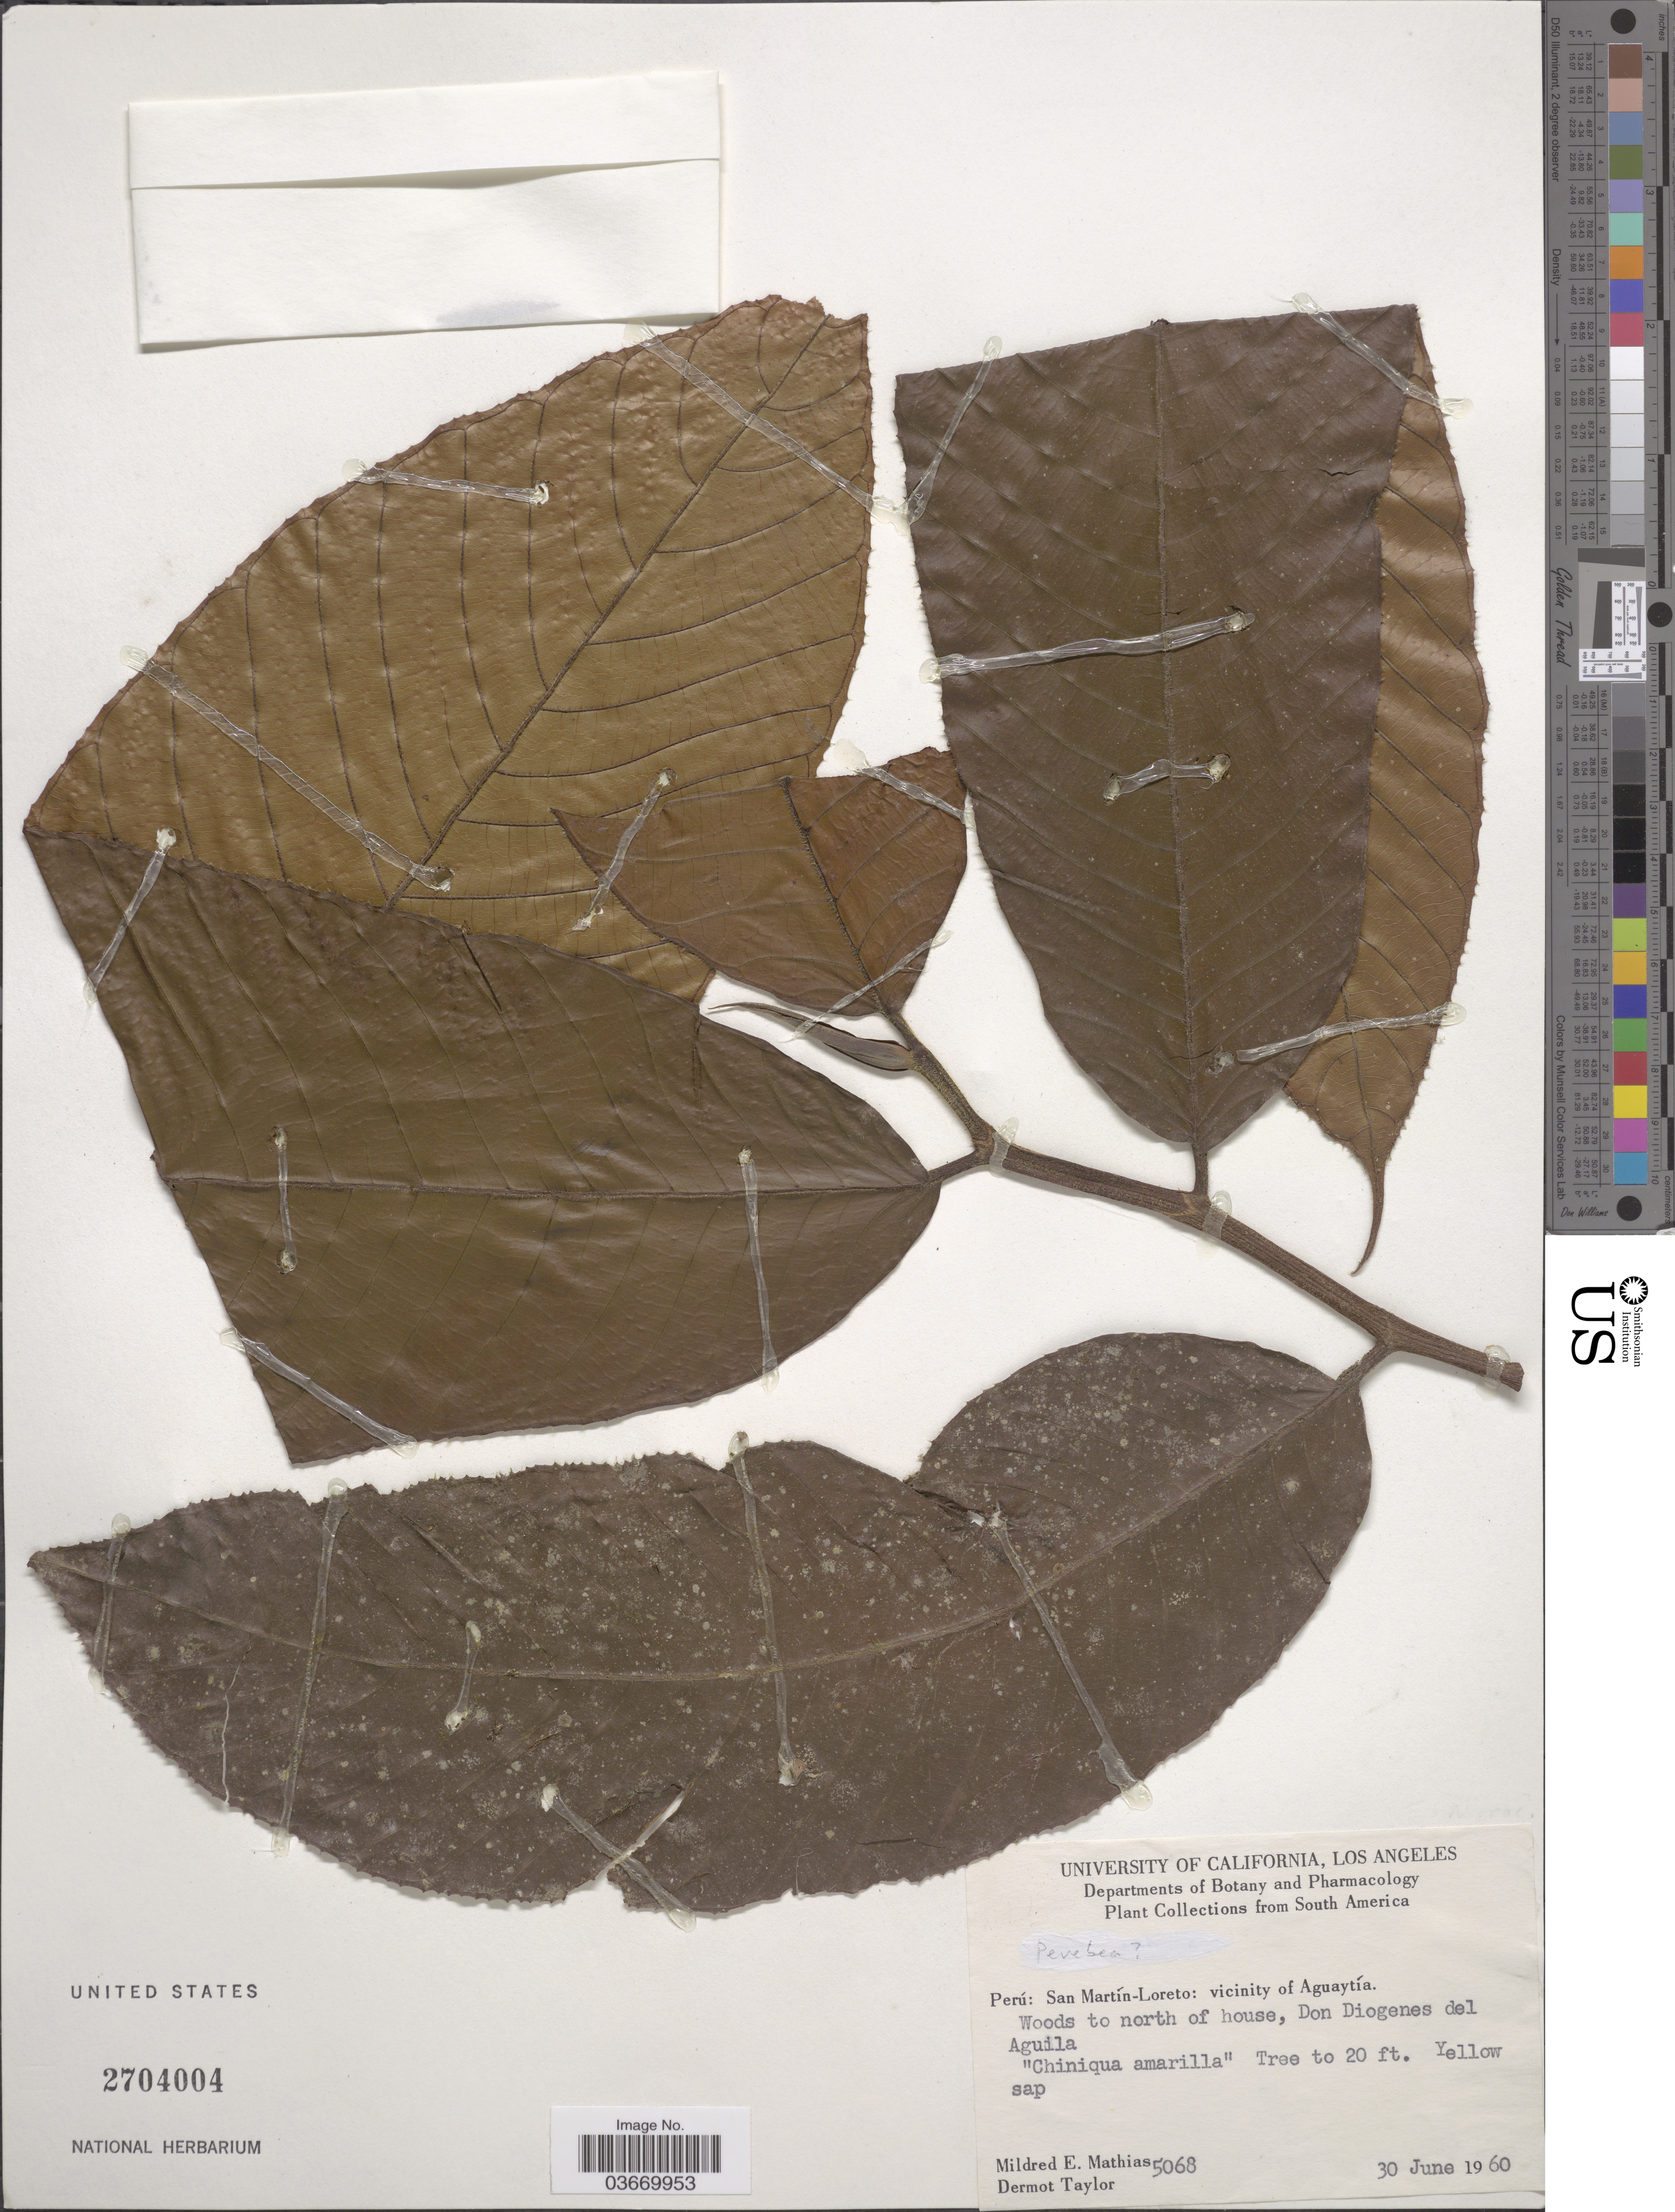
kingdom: Plantae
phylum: Tracheophyta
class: Magnoliopsida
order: Rosales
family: Moraceae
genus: Perebea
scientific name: Perebea sp.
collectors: M. E. Mathias & D. Taylor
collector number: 5068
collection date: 1960-06-30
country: Peru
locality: San Martín-Loreto: vicinity of Aguaytía. Woods to north of house, Don Diogenes del Aguila.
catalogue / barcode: US 2704004